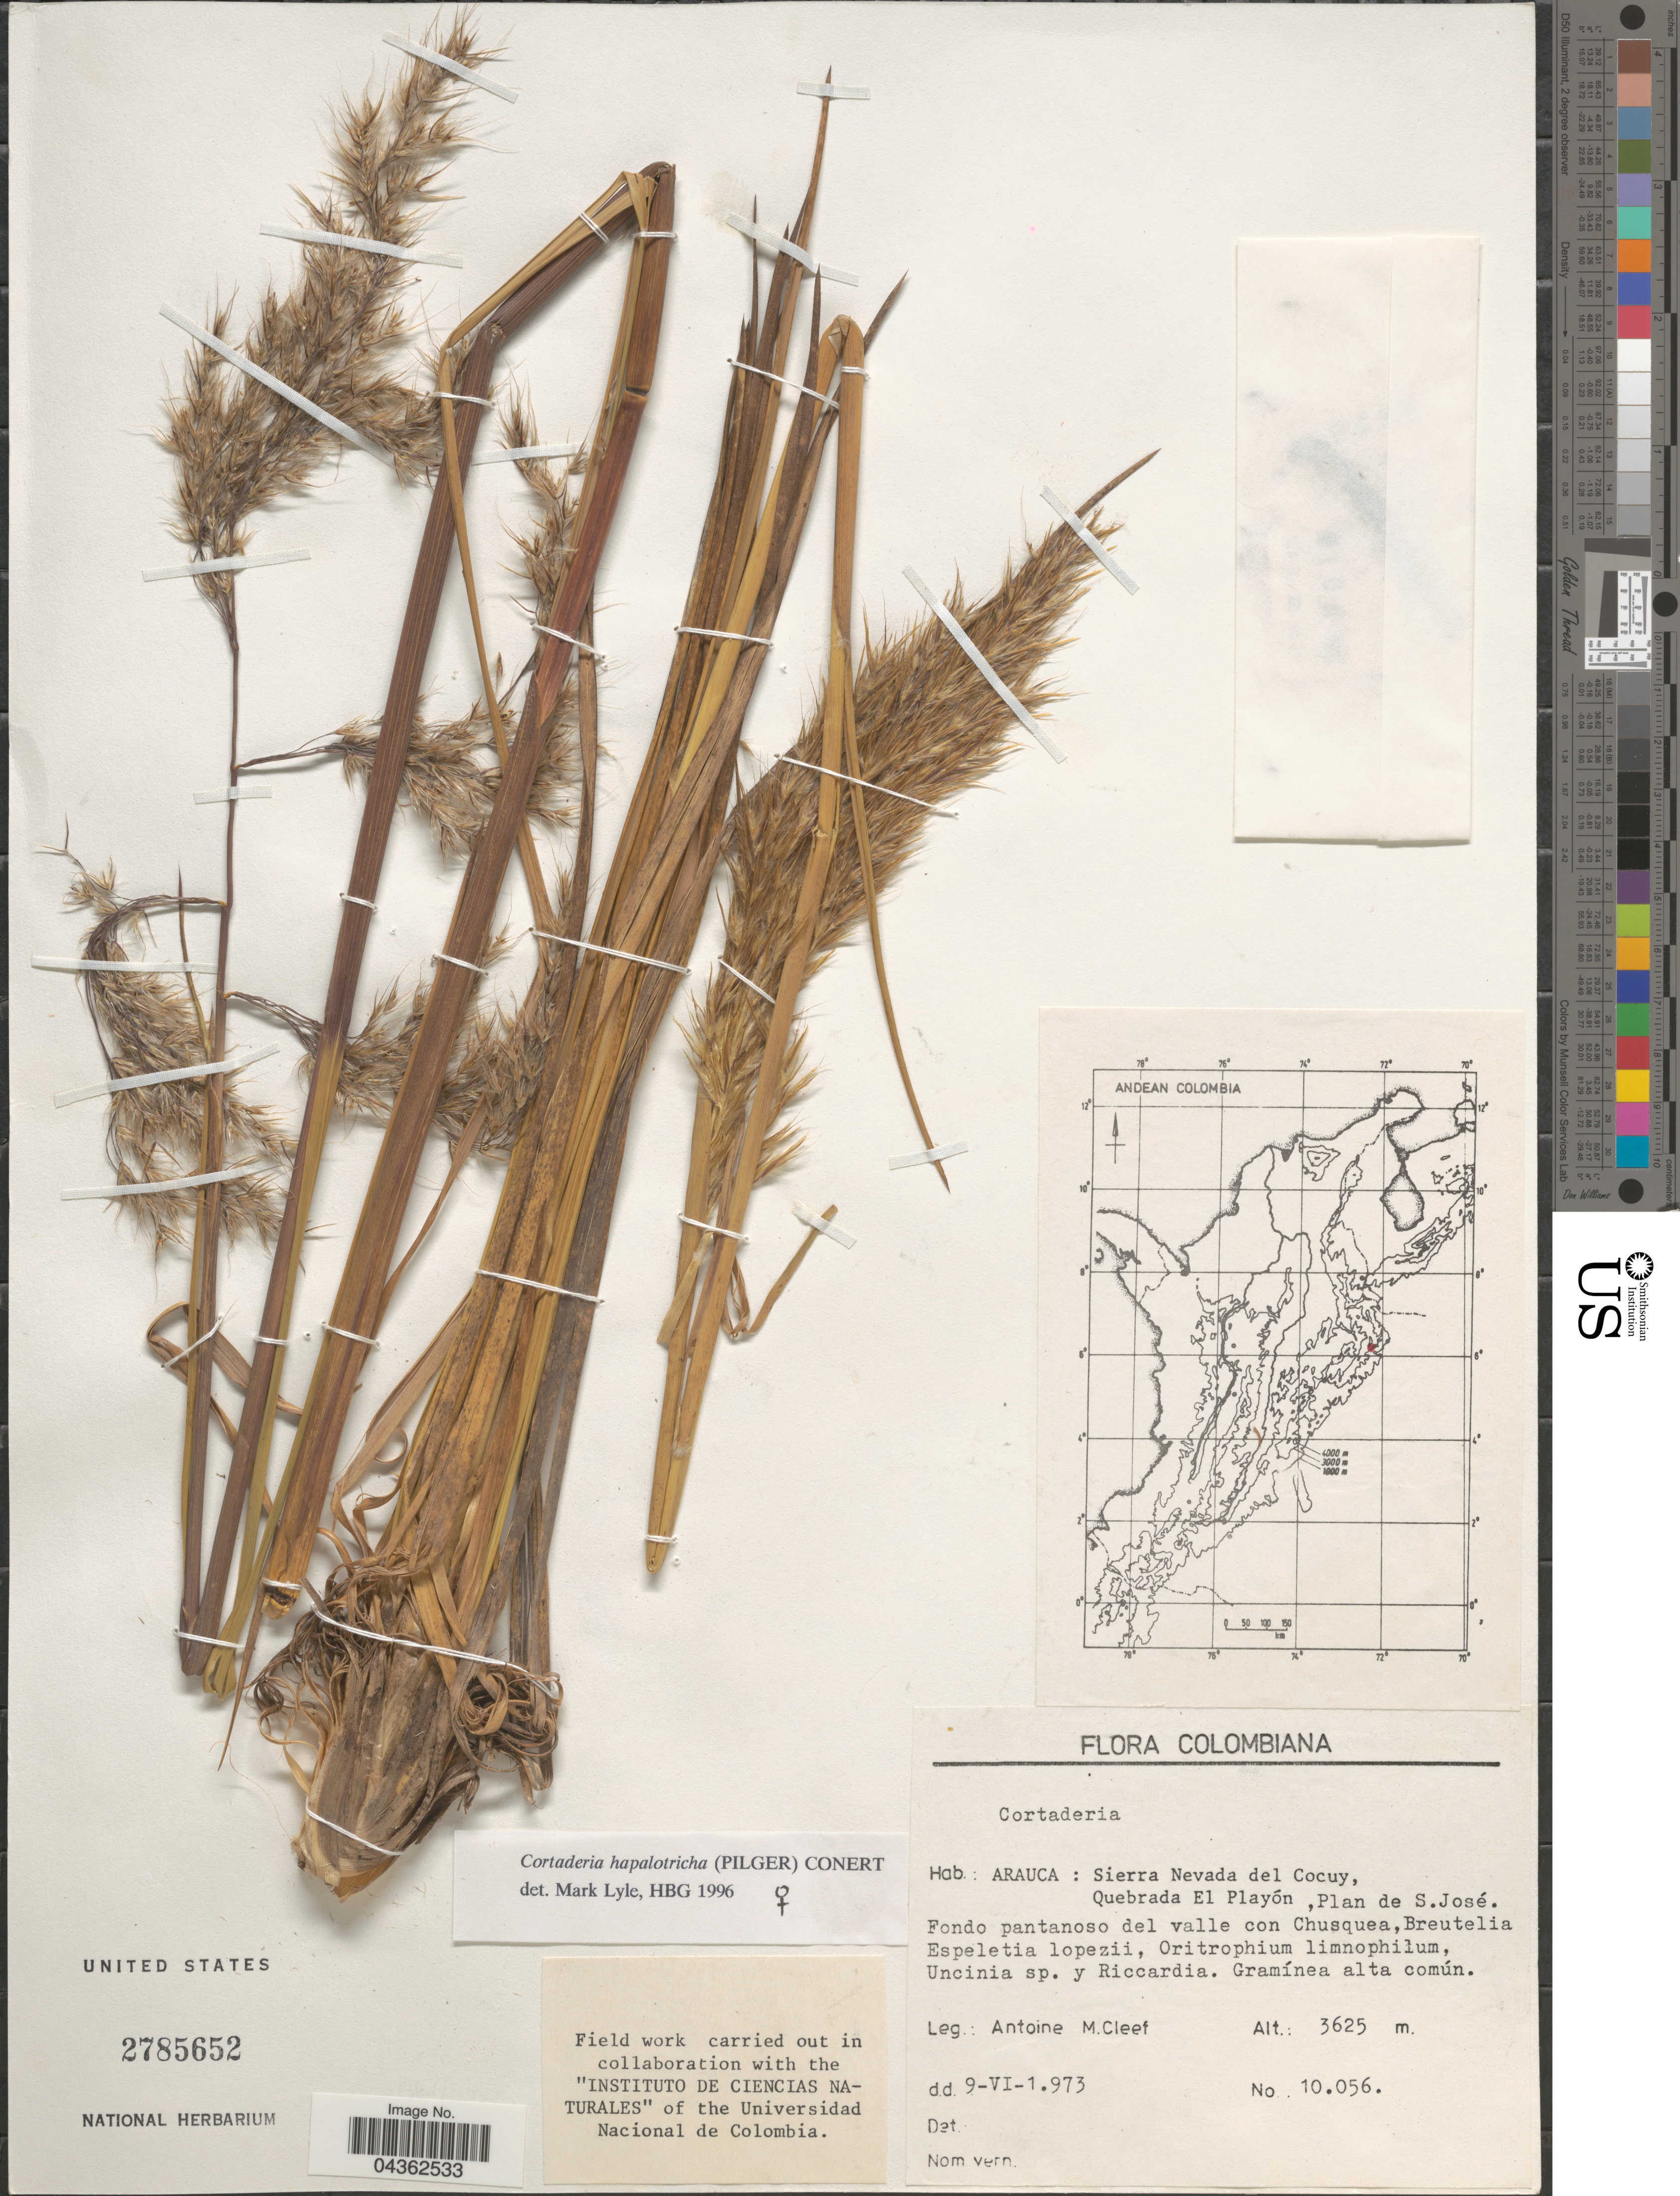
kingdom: Plantae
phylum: Tracheophyta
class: Liliopsida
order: Poales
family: Poaceae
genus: Cortaderia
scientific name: Cortaderia hapalotricha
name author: (Pilg.) Conert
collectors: A. M. Cleef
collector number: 10056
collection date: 1973-06-09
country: Colombia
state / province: Arauca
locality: Sierra Nevada del Cocuy, Quebrada El Playón, Plan de S. José.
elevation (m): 3625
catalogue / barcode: US 2785652